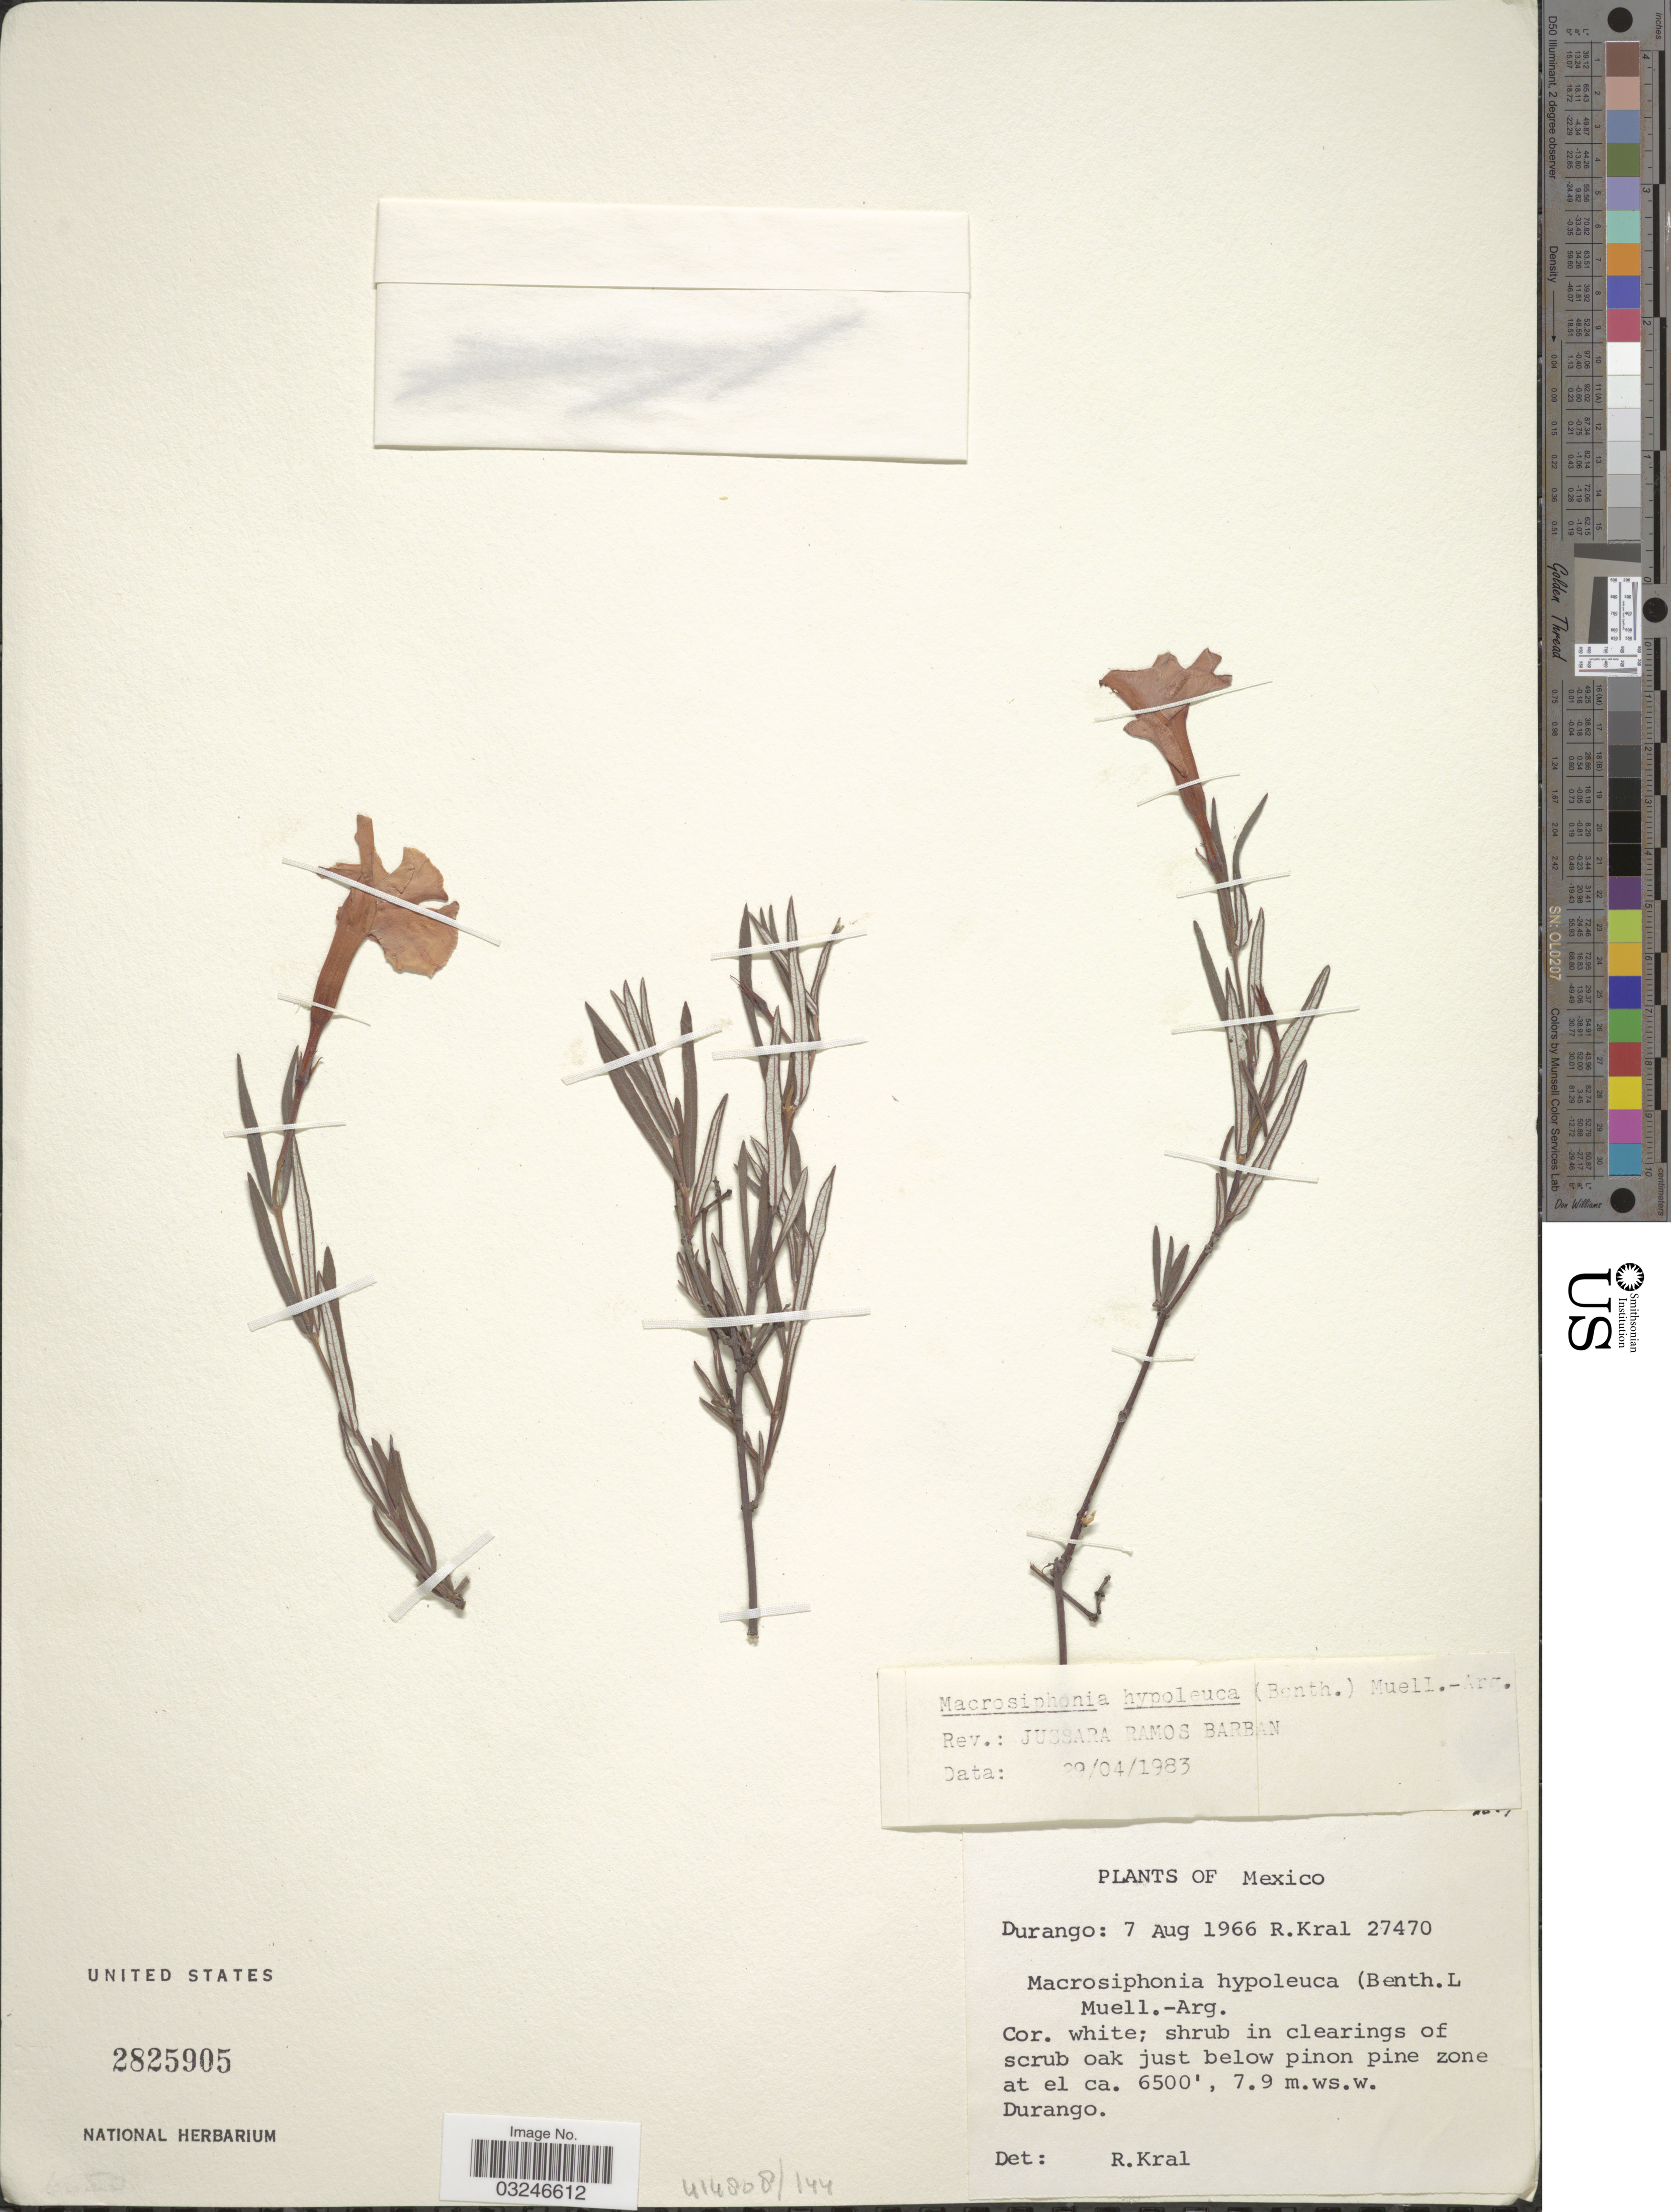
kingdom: Plantae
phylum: Tracheophyta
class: Magnoliopsida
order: Gentianales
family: Apocynaceae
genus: Macrosiphonia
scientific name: Macrosiphonia hypoleuca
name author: (Benth.) Müll. Arg.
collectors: R. Kral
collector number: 27470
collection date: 1966-08-07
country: Mexico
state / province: Durango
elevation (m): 1981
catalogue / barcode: US 2825905